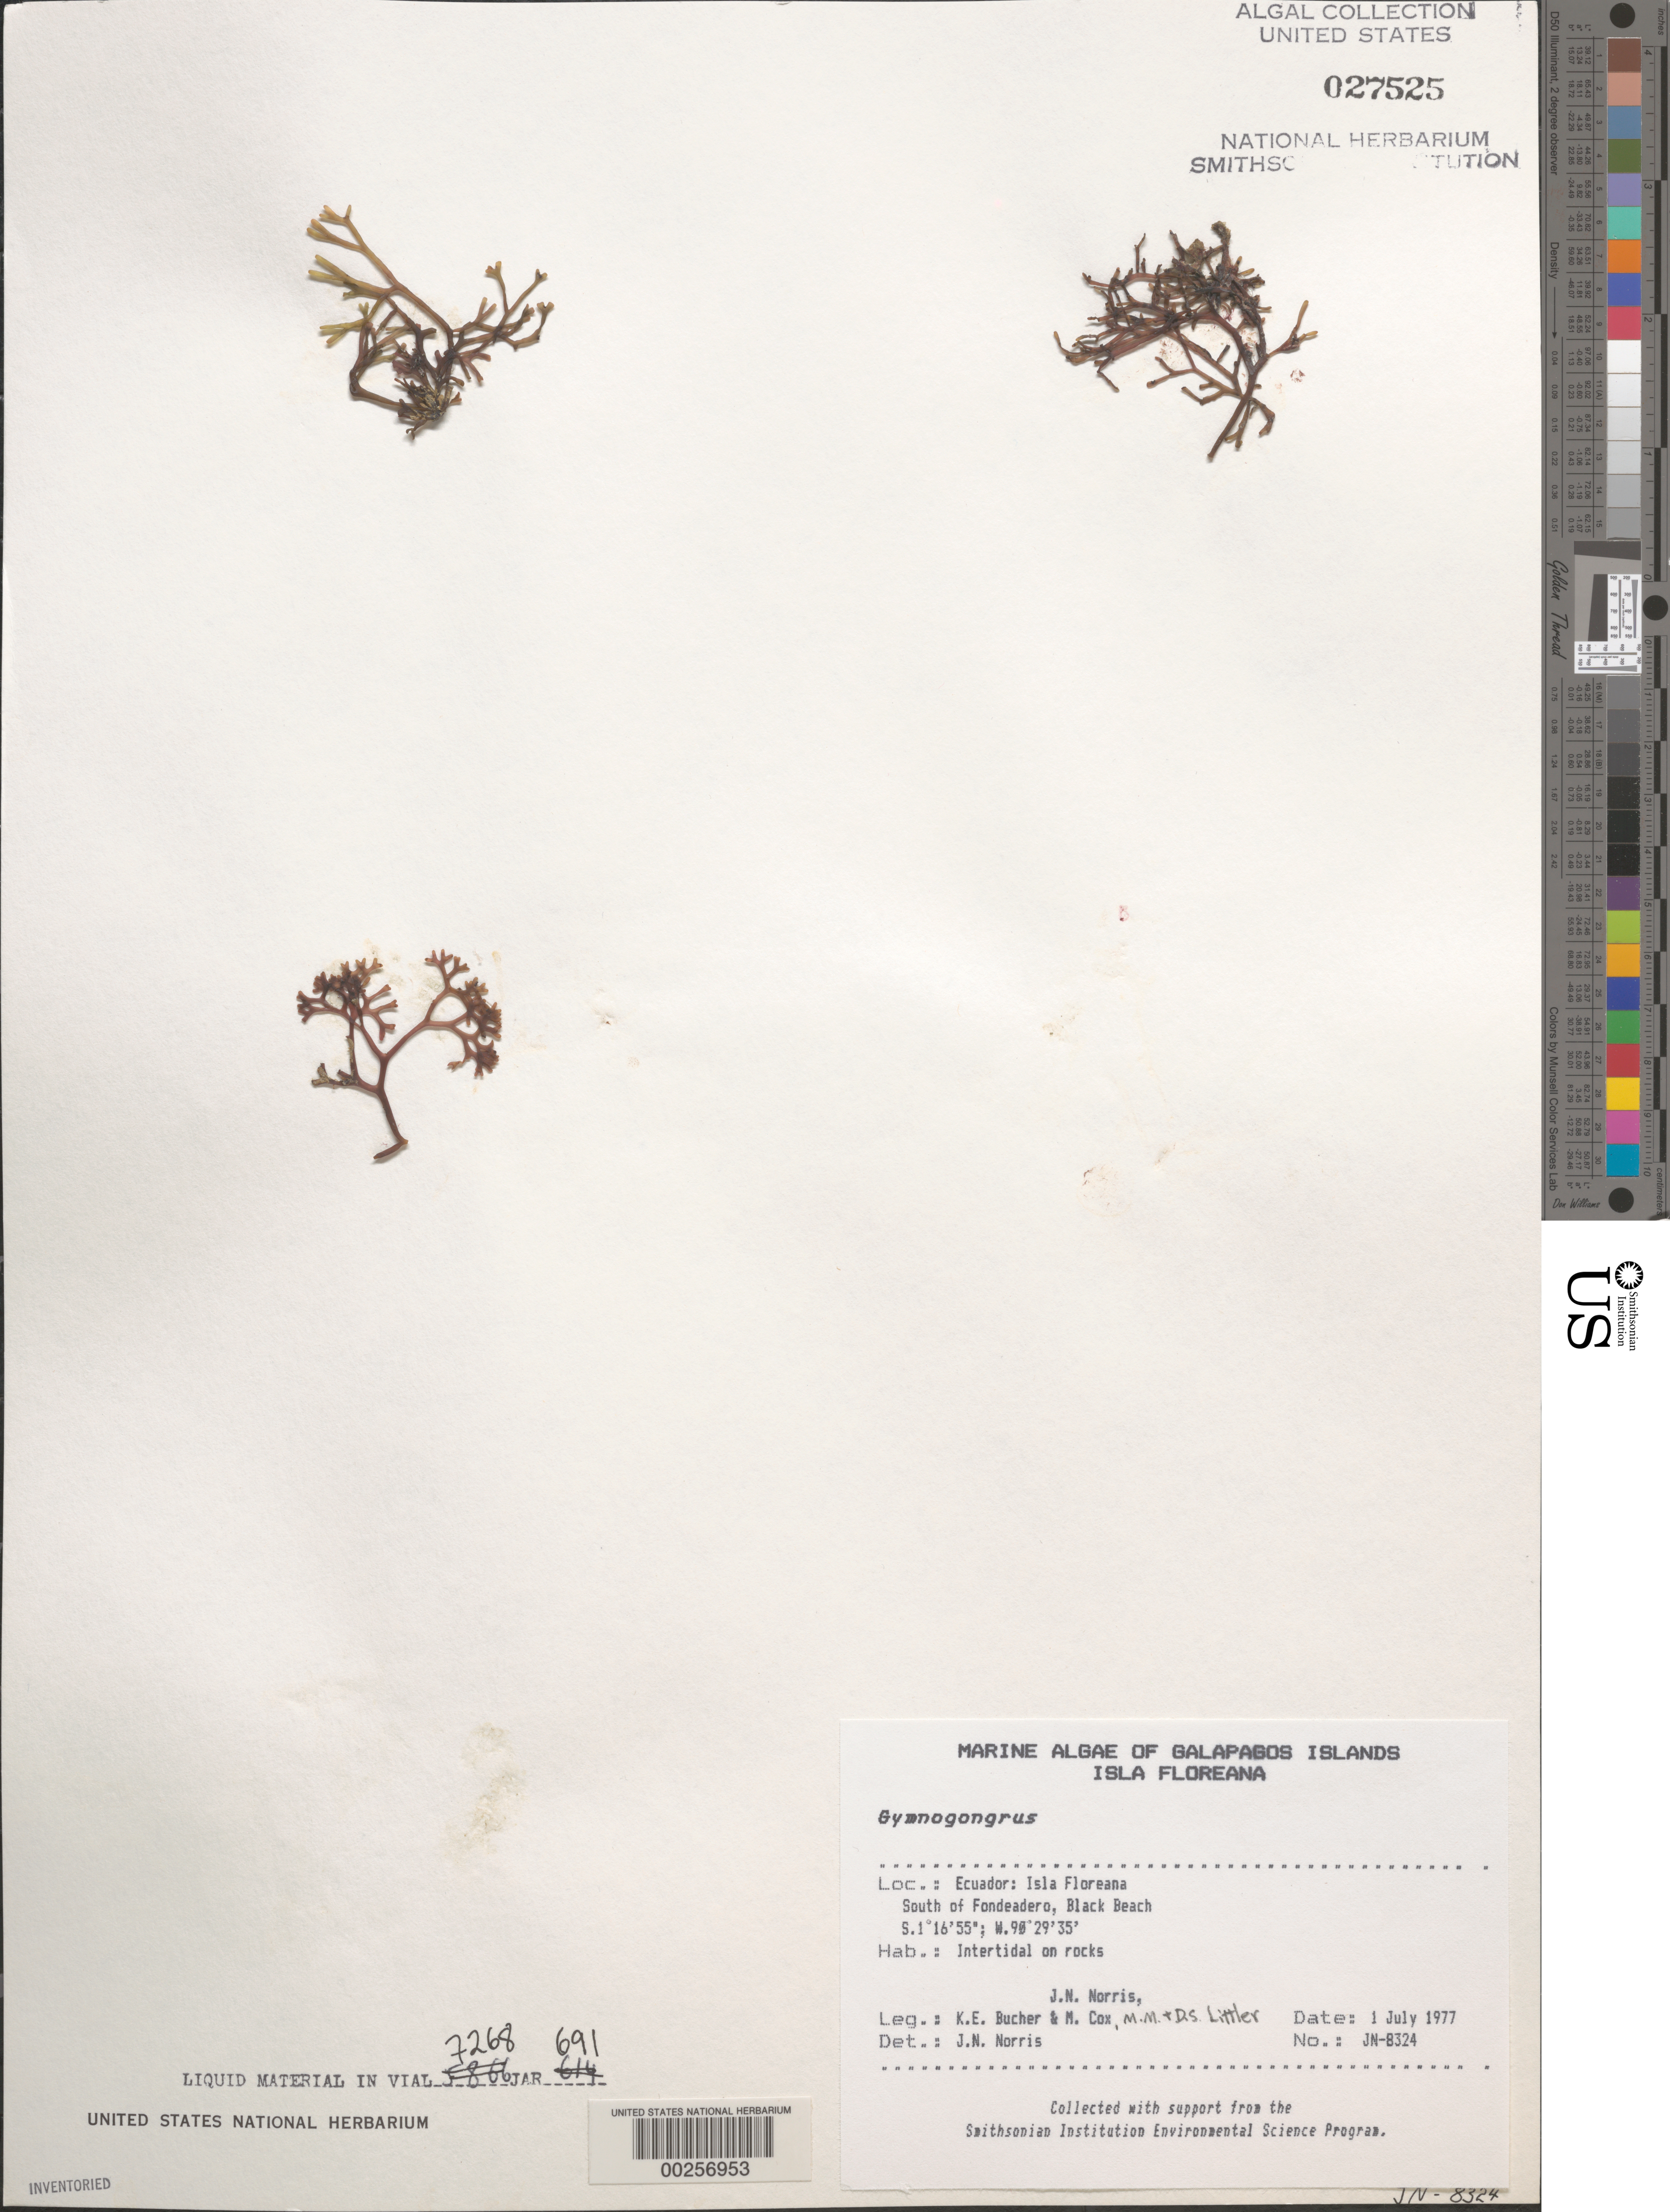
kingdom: Plantae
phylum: Rhodophyta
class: Florideophyceae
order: Gigartinales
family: Phyllophoraceae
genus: Gymnogongrus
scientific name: Gymnogongrus sp.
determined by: Norris, James N.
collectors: J. N. Norris, K. E. Bucher, M. Cox, M. M. Littler & D. S. Littler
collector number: JN-8324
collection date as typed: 01 Jul 1977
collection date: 1977-07-01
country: Ecuador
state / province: Colón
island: Floreana [Charles, Santa Maria]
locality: Black Beach south of Fondeadero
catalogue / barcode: US 27525